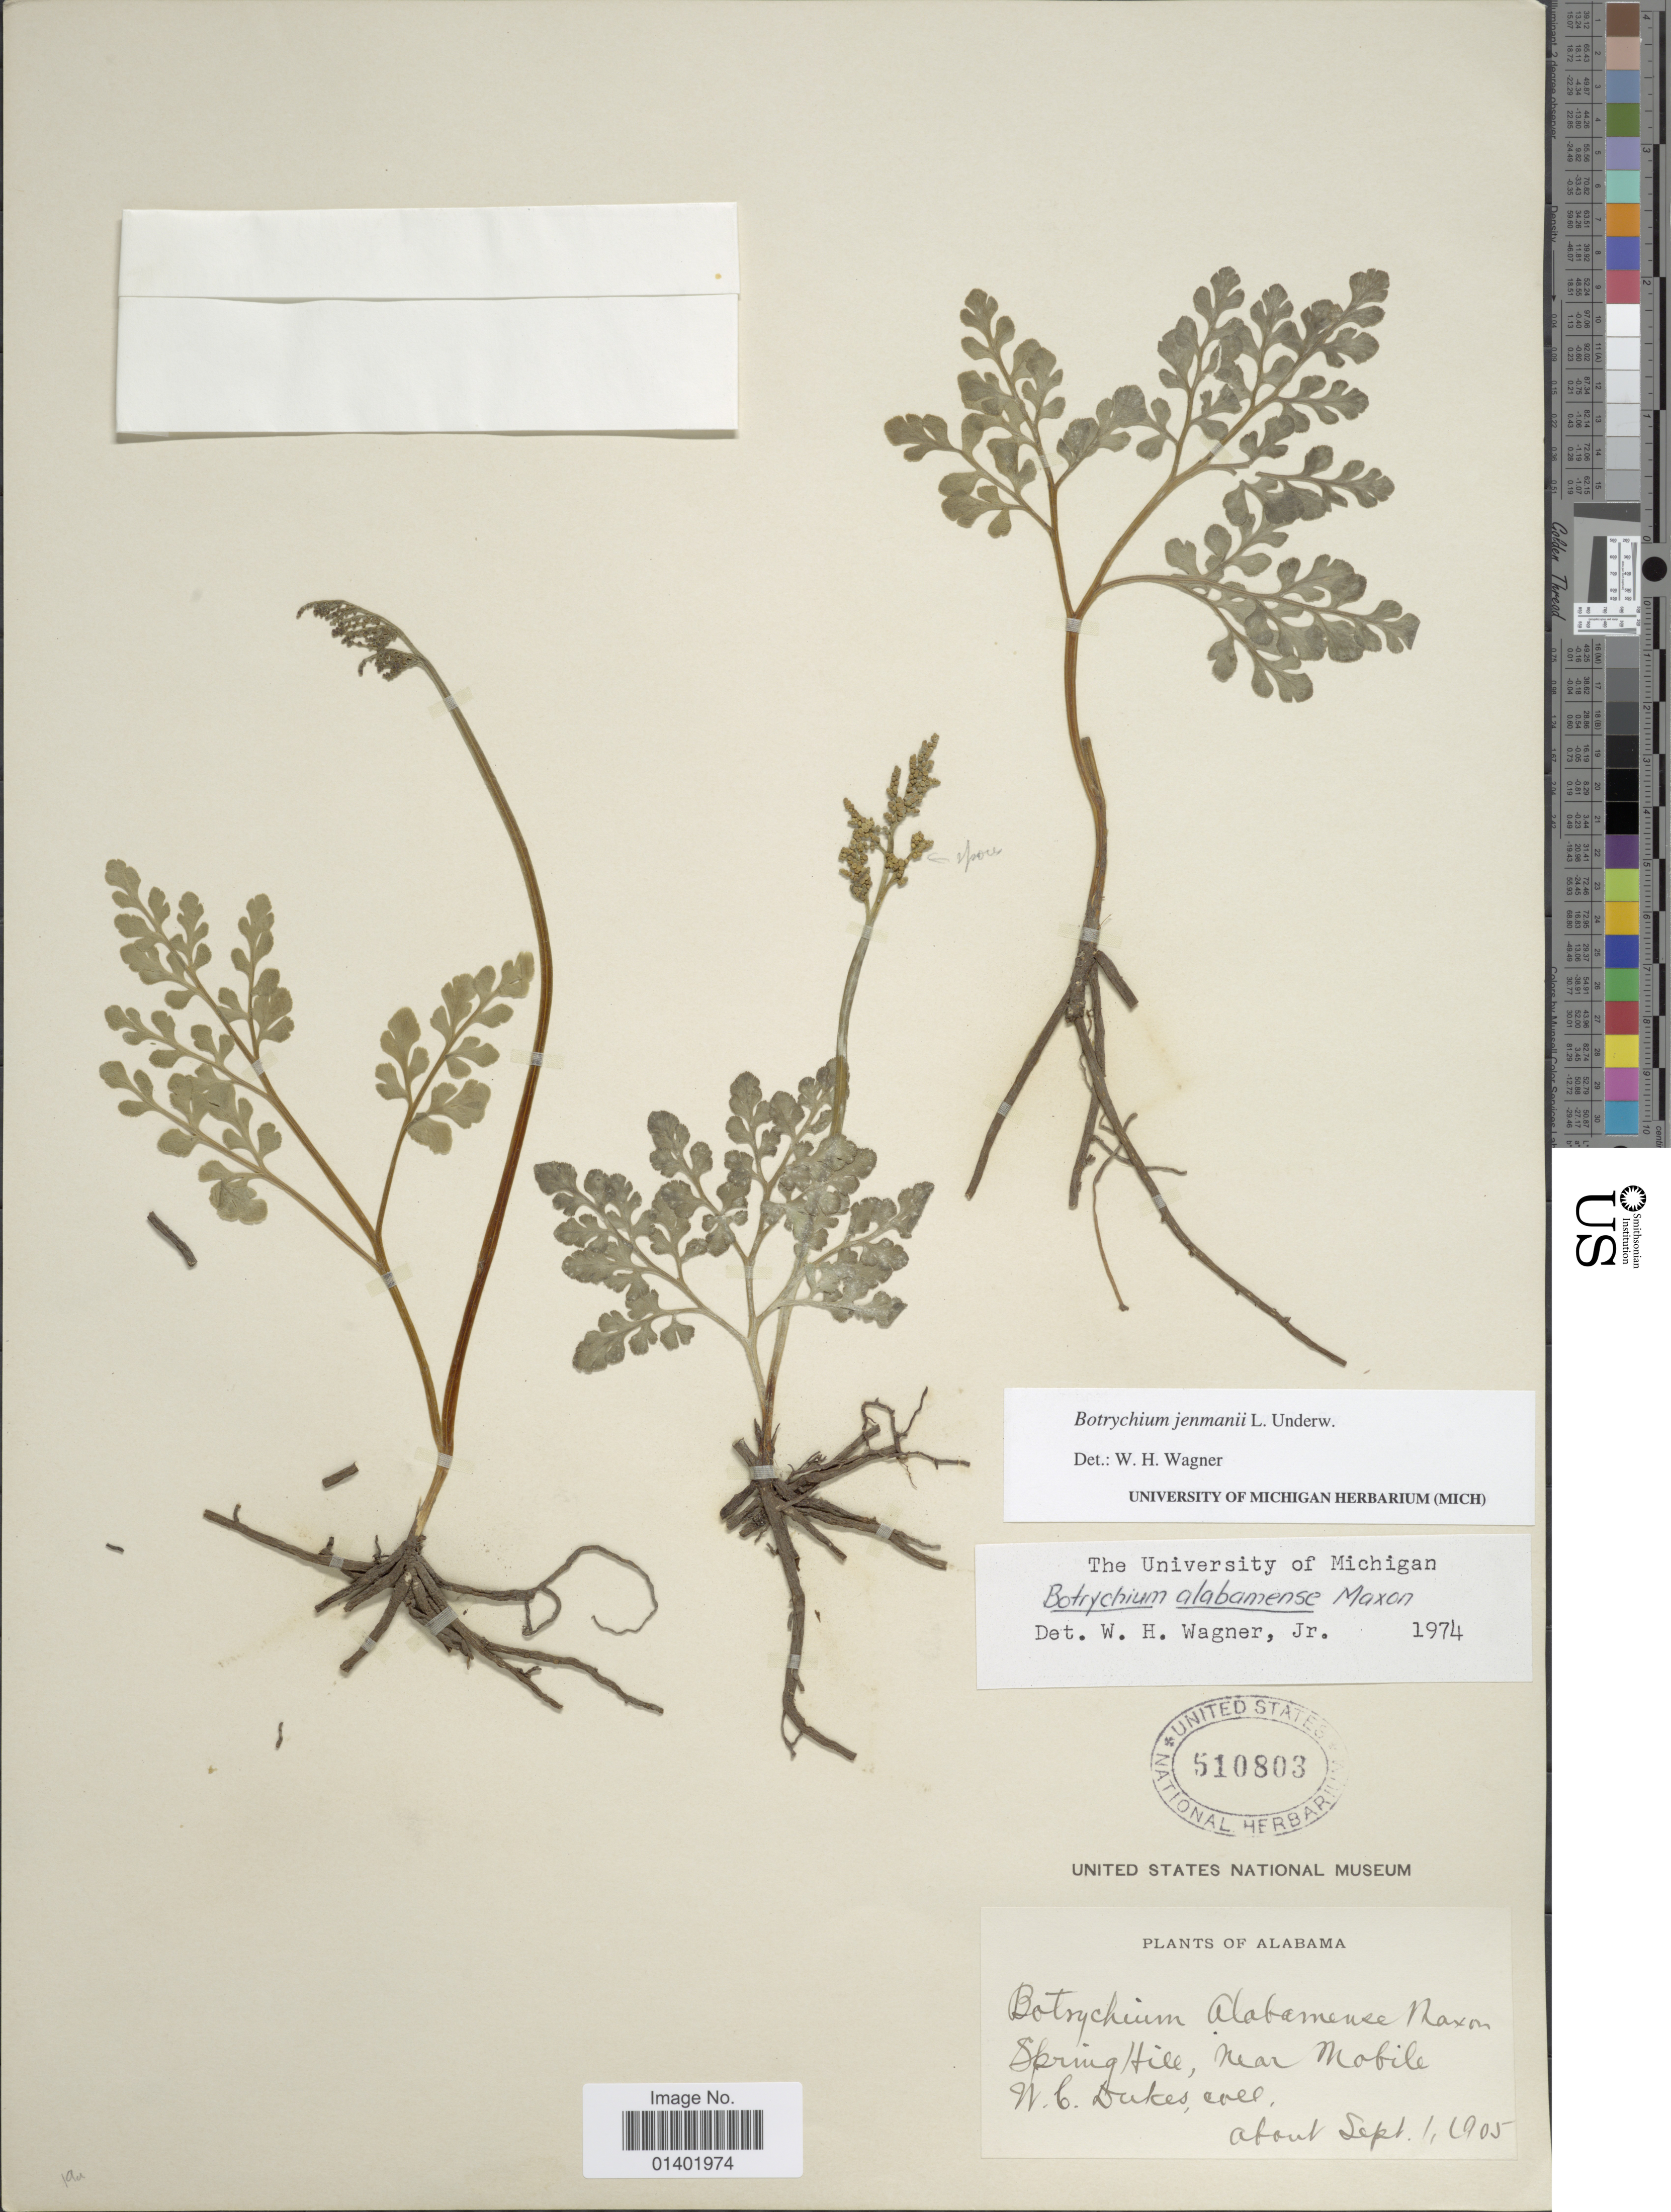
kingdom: Plantae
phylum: Tracheophyta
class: Polypodiopsida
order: Ophioglossales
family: Ophioglossaceae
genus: Botrychium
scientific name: Botrychium jenmanii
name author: Underw.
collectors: W. C. Dukes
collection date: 1905-09-01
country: United States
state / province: Alabama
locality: Spring Hill, near Mobile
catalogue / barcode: US 510803